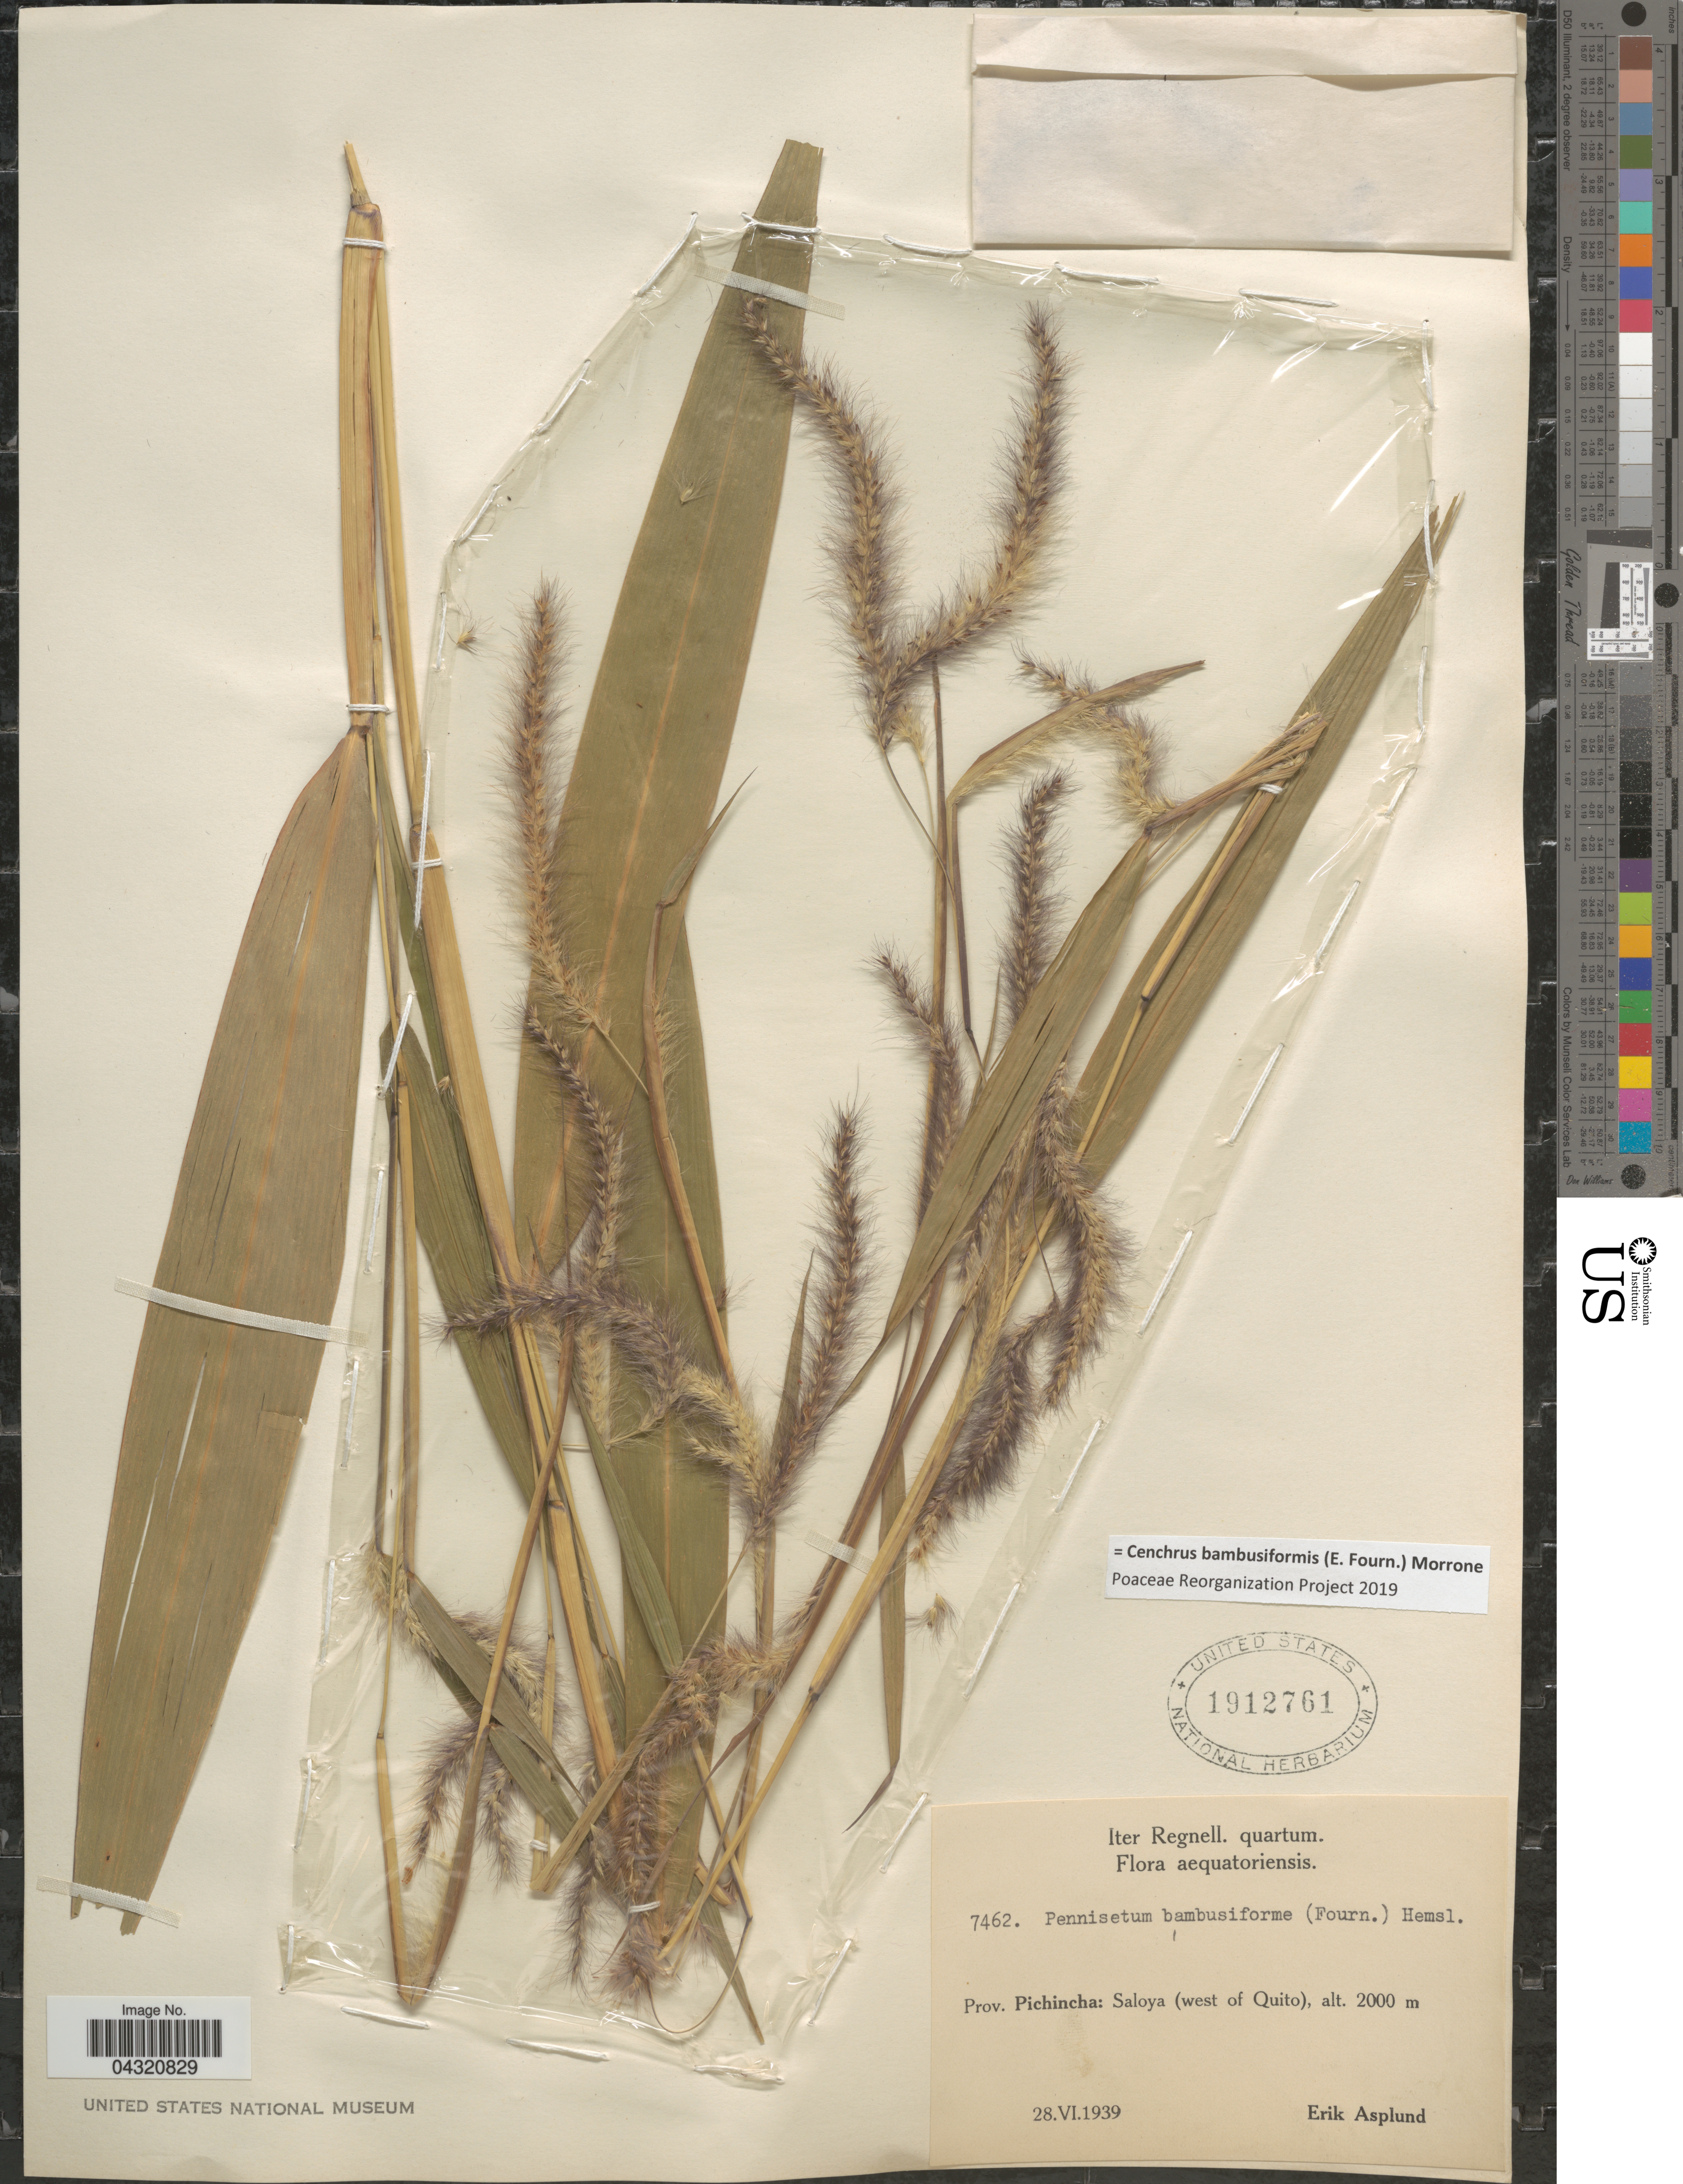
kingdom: Plantae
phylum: Tracheophyta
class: Liliopsida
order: Poales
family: Poaceae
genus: Cenchrus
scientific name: Cenchrus bambusiformis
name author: (E. Fourn.) Morrone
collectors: E. Asplund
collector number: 7462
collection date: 1939-06-28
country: Ecuador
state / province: Pichincha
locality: Iter Regnell. quartum. Saloya (west of Quito).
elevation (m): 2000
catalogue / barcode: US 1912761